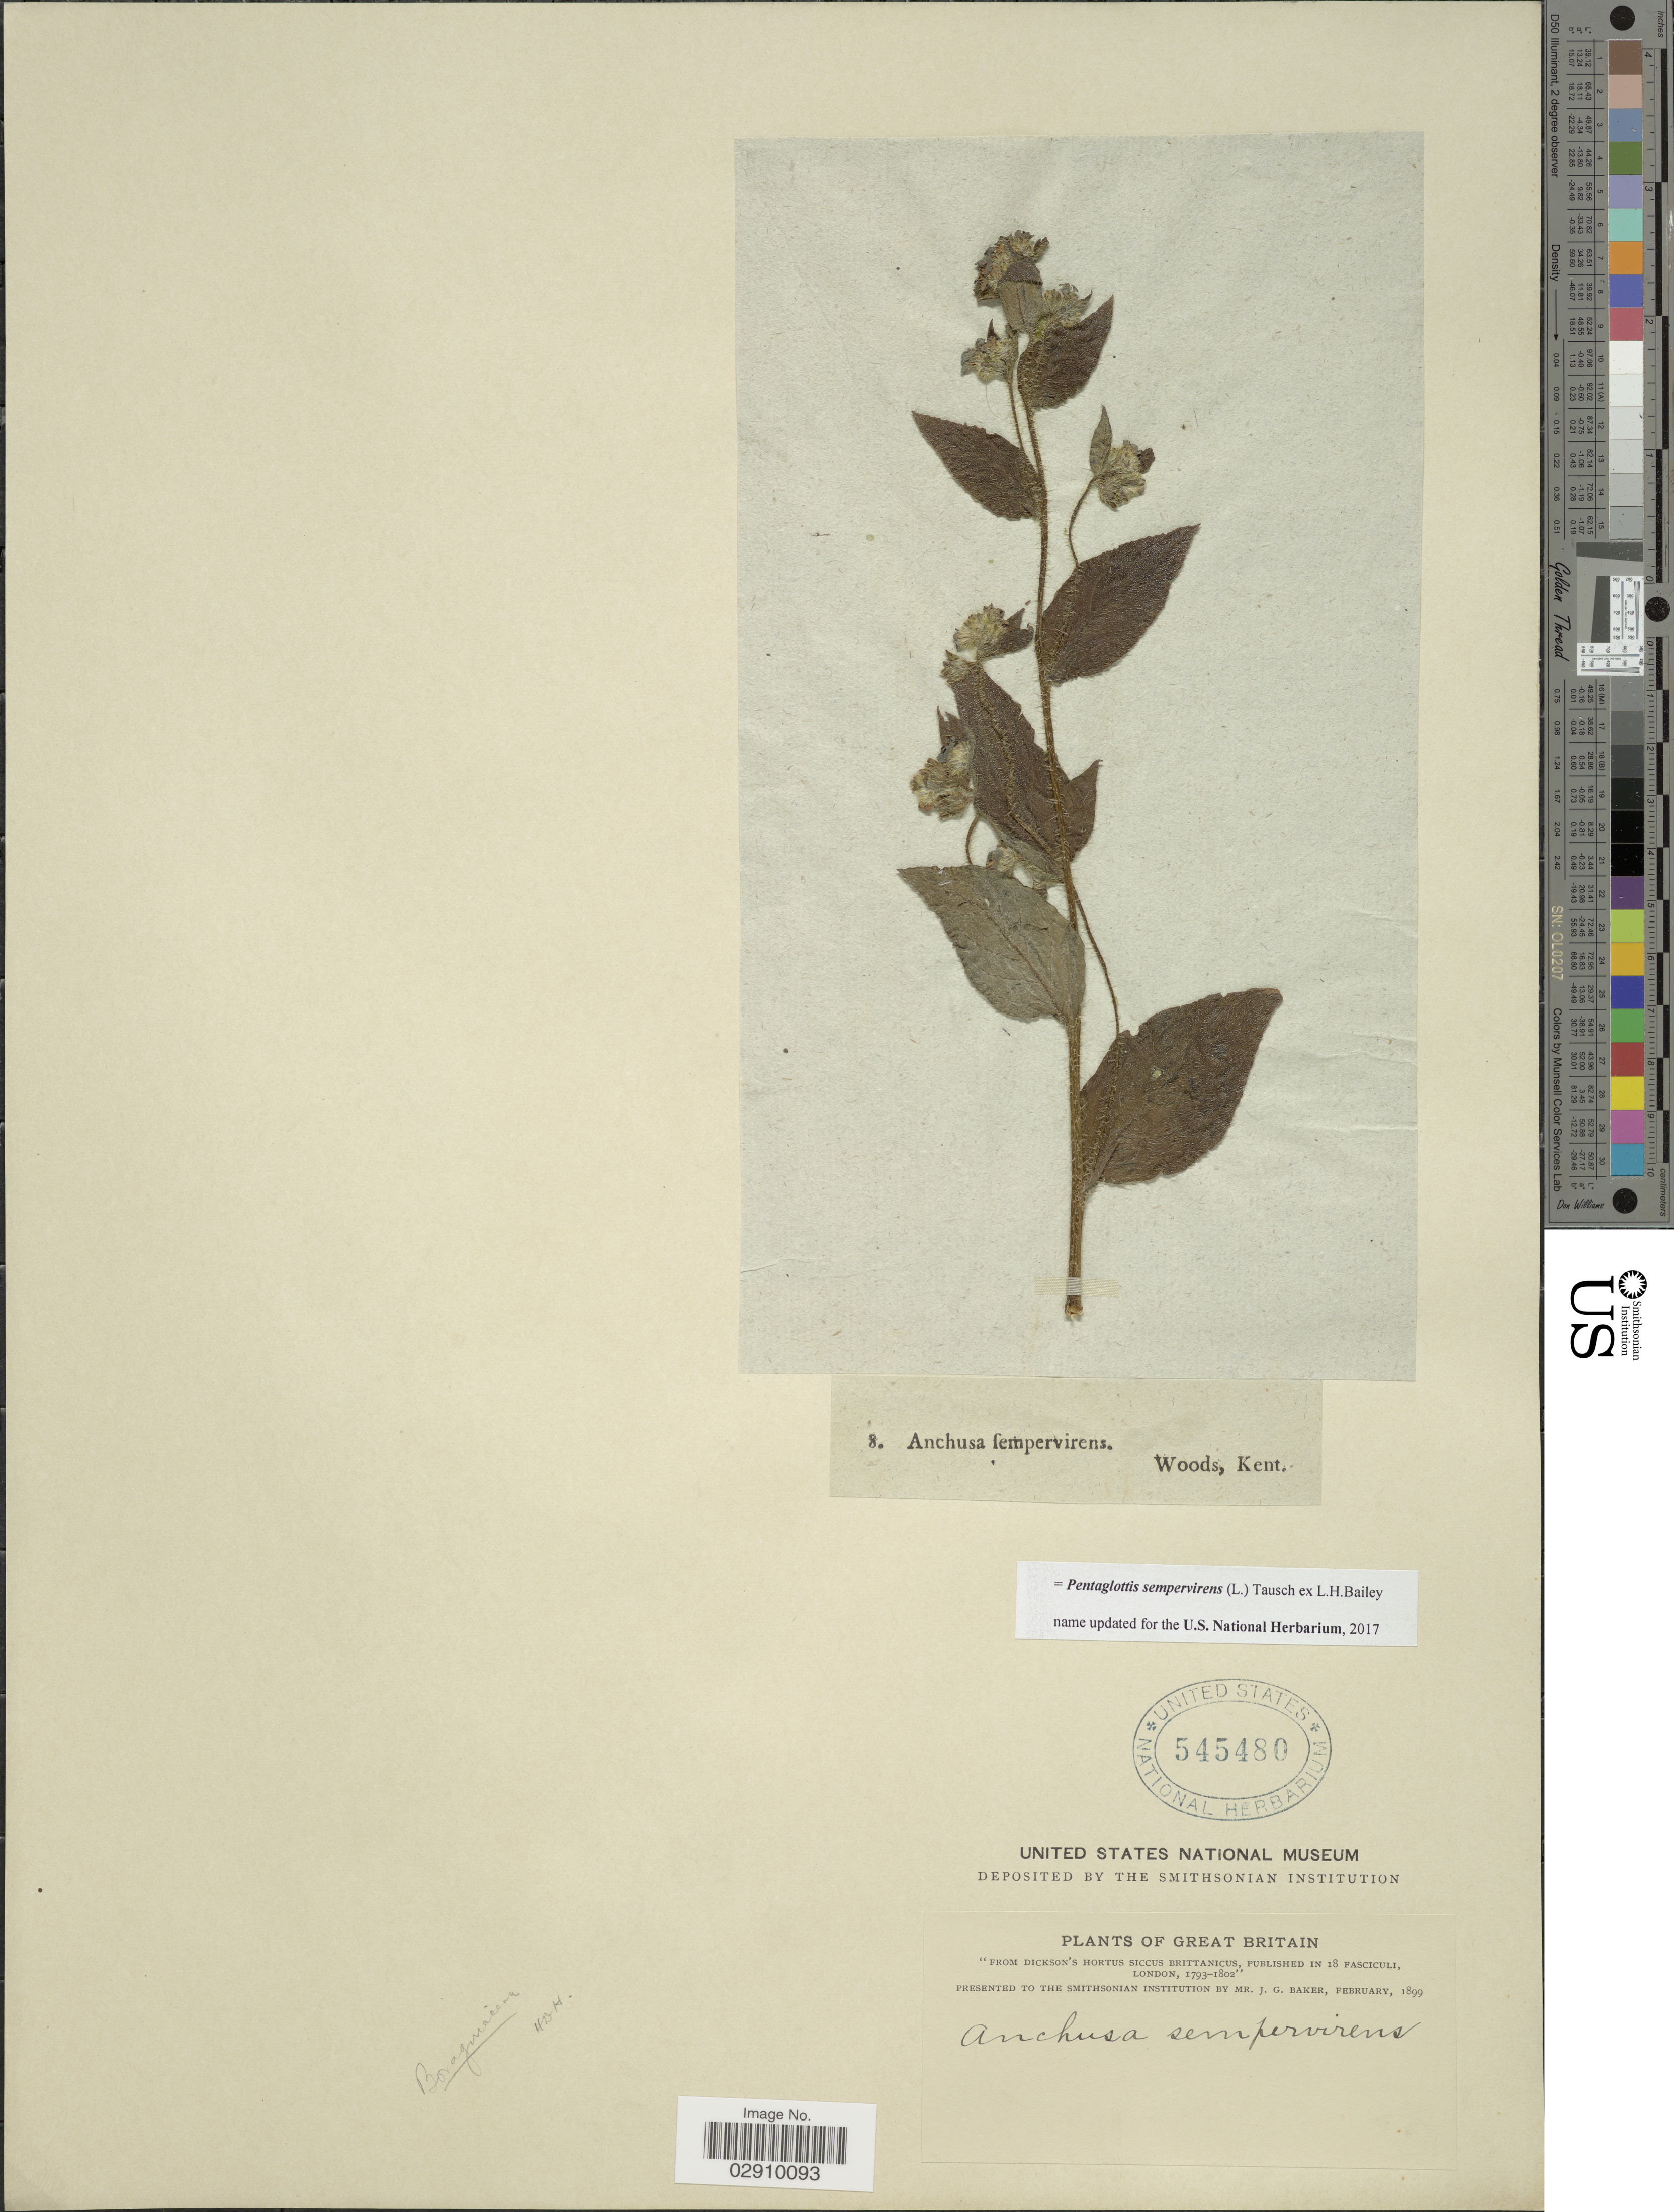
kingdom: Plantae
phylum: Tracheophyta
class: Magnoliopsida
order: Boraginales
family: Boraginaceae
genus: Pentaglottis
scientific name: Pentaglottis sempervirens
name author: (L.) Tausch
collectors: J. G. Baker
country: United Kingdom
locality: Great Britain.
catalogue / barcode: US 545480